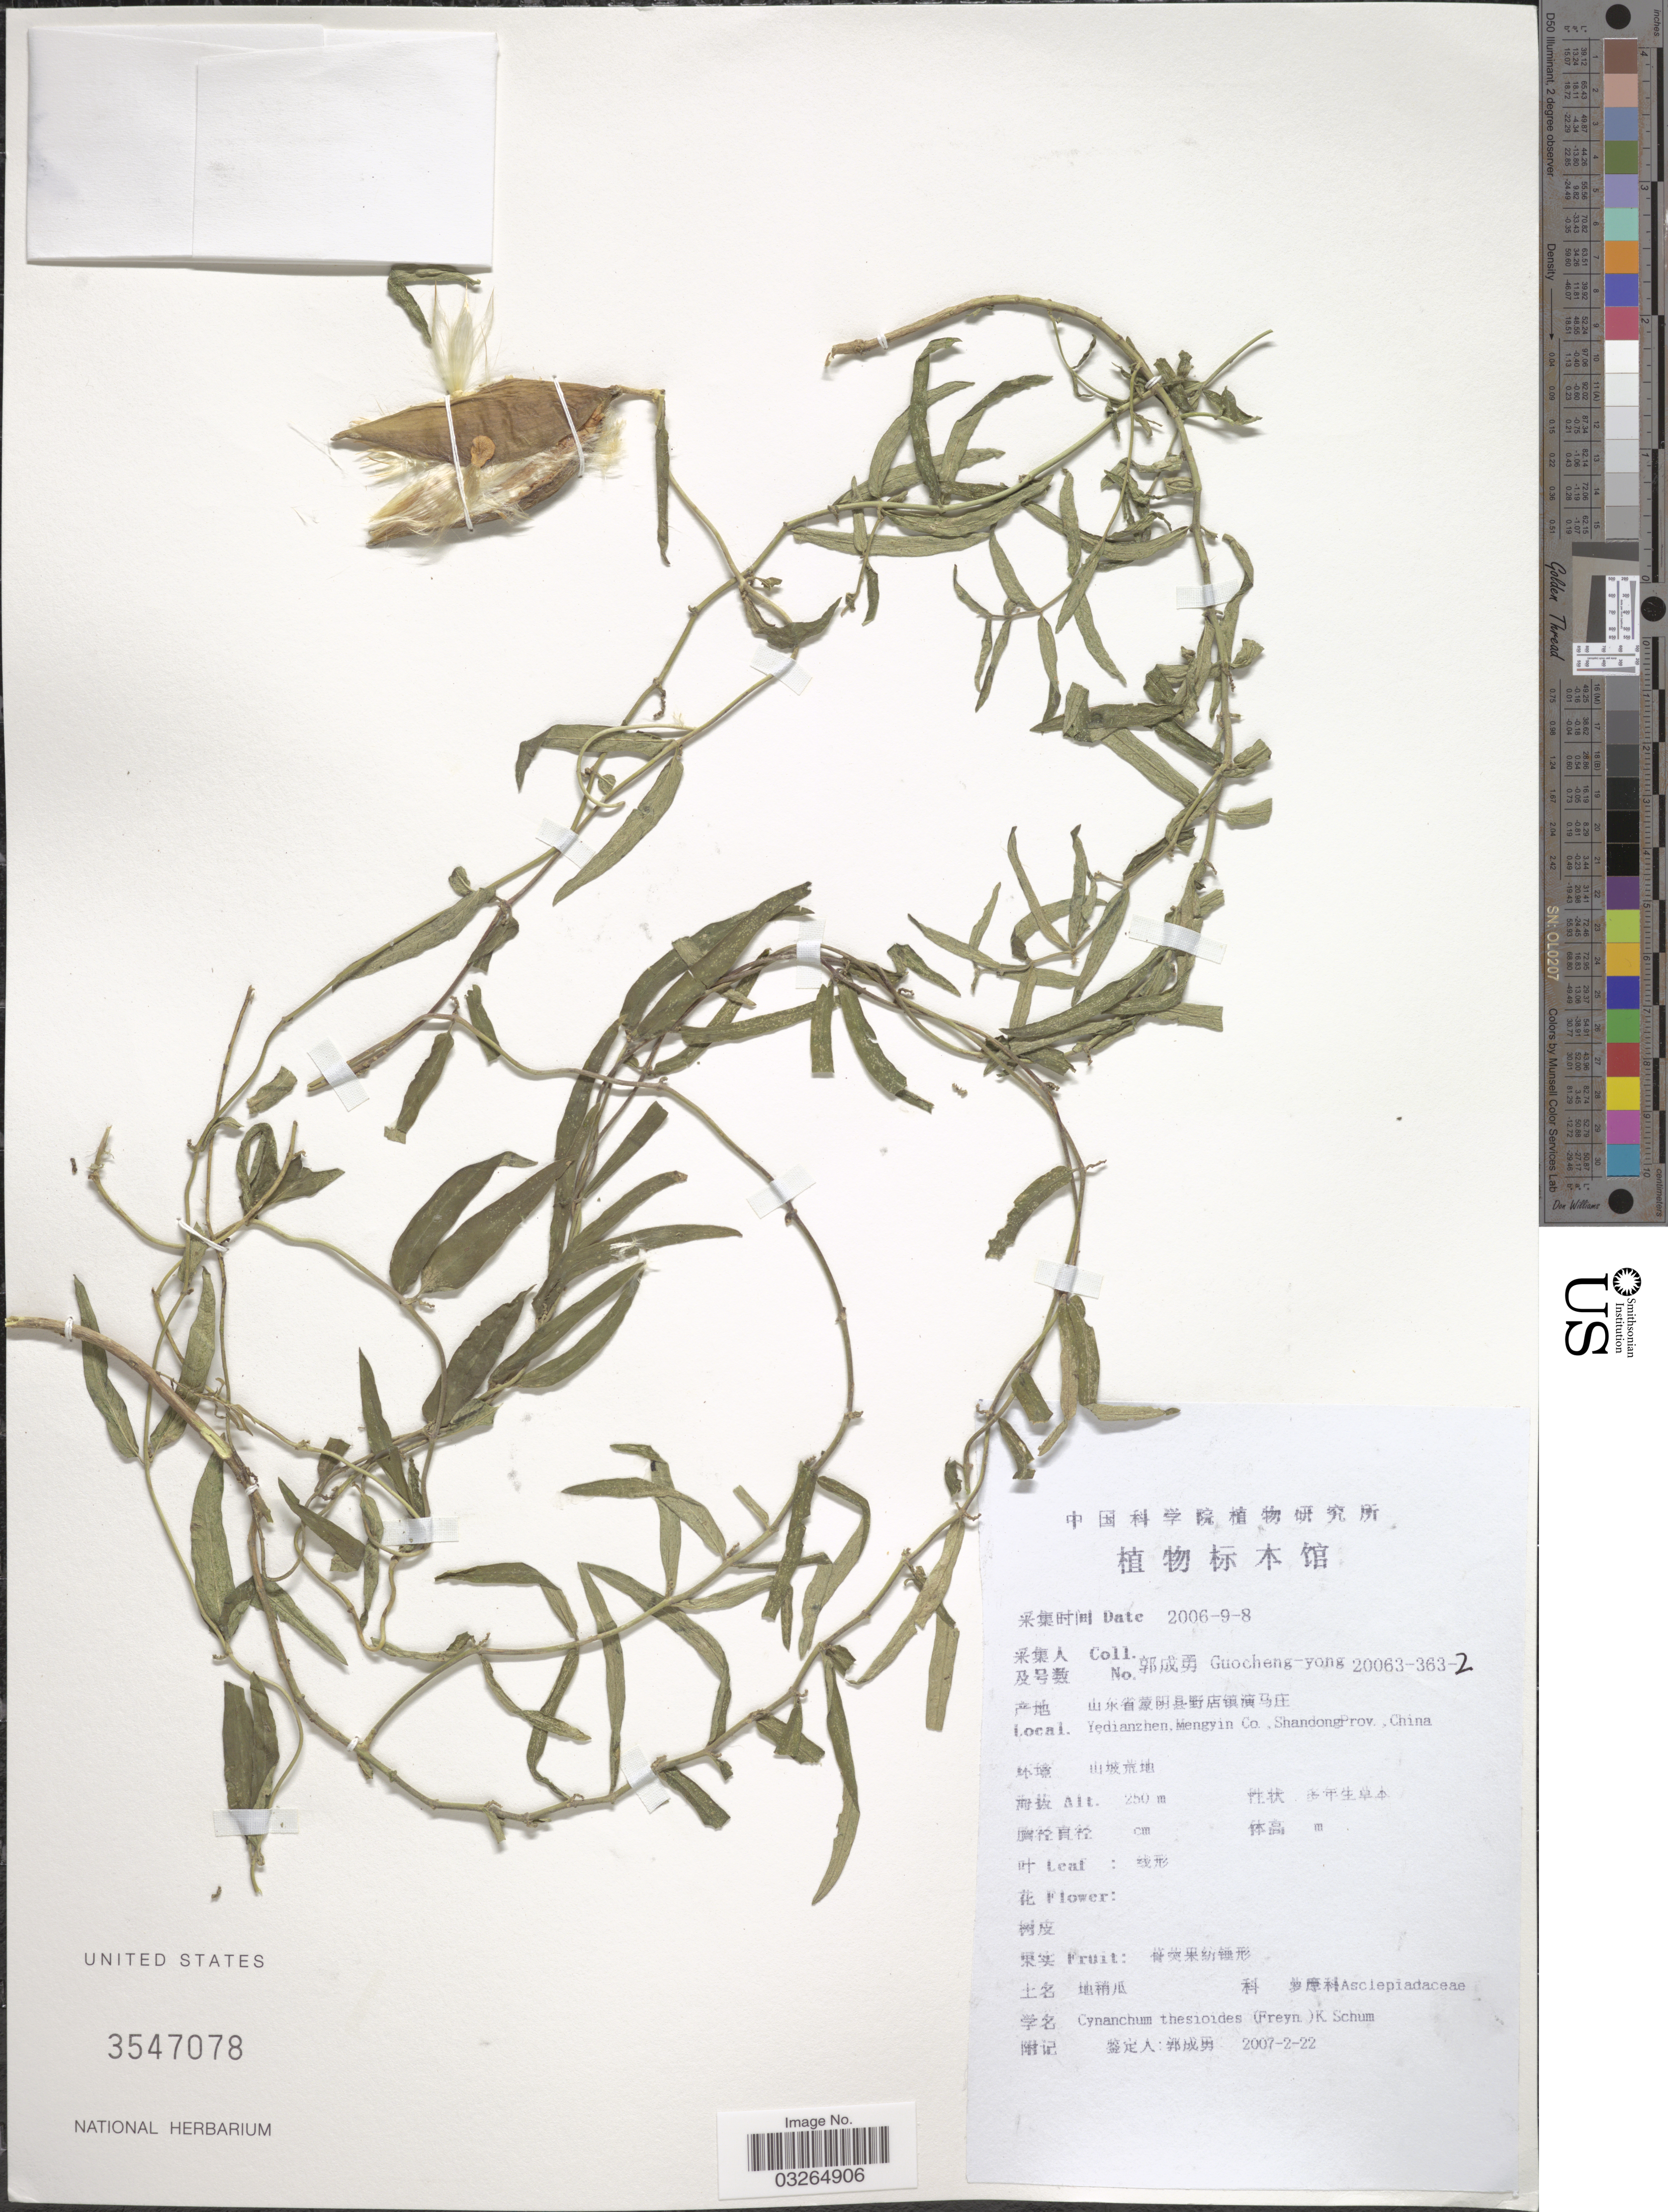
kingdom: Plantae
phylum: Tracheophyta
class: Magnoliopsida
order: Gentianales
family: Apocynaceae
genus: Cynanchum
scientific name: Cynanchum thesioides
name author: (Freyn) K. Schum.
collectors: Guo cheng-yong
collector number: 20063-363-2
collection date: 2006-09-08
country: China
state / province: Shandong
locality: Yedianzhen, Mengyin Co.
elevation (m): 250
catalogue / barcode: US 3547078